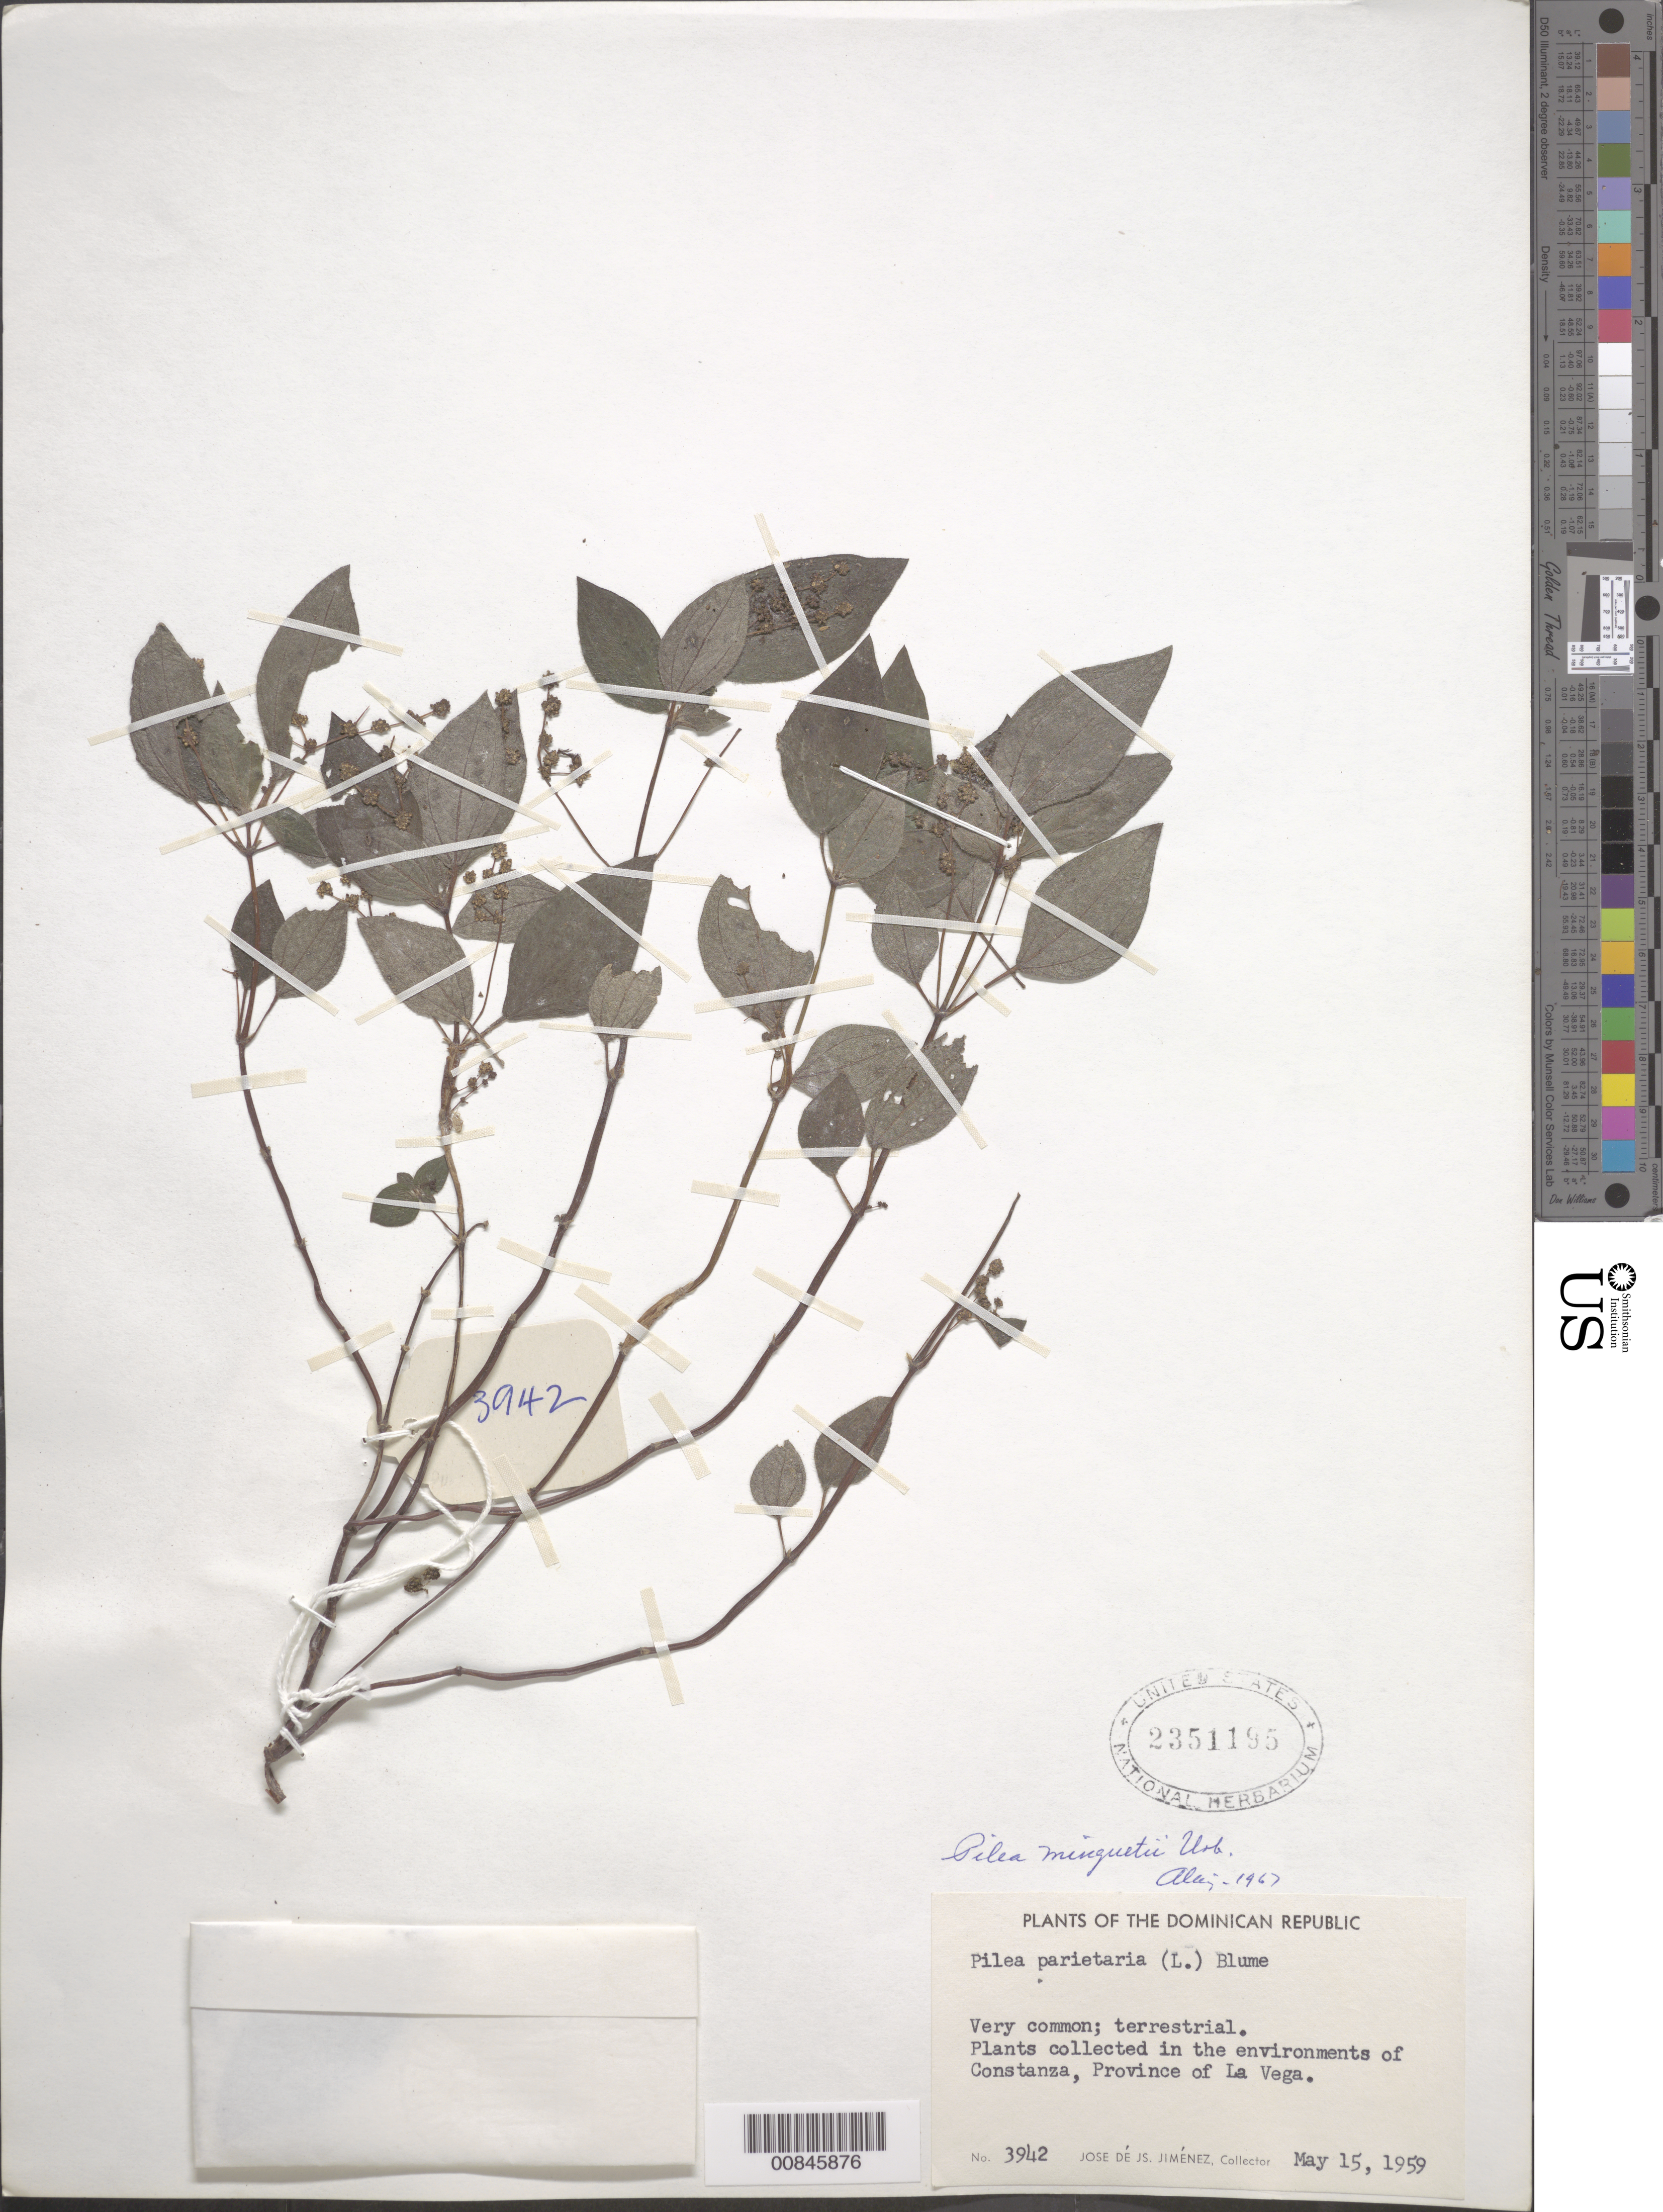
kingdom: Plantae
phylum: Tracheophyta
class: Magnoliopsida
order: Rosales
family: Urticaceae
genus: Pilea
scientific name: Pilea minguetii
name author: Urb.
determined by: Liogier, Alain H.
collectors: J. J. Jiménez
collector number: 3942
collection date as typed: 15 May 1959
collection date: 1959-05-15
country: Dominican Republic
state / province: La Vega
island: Hispaniola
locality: Environments of Constanza.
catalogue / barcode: US 2351195